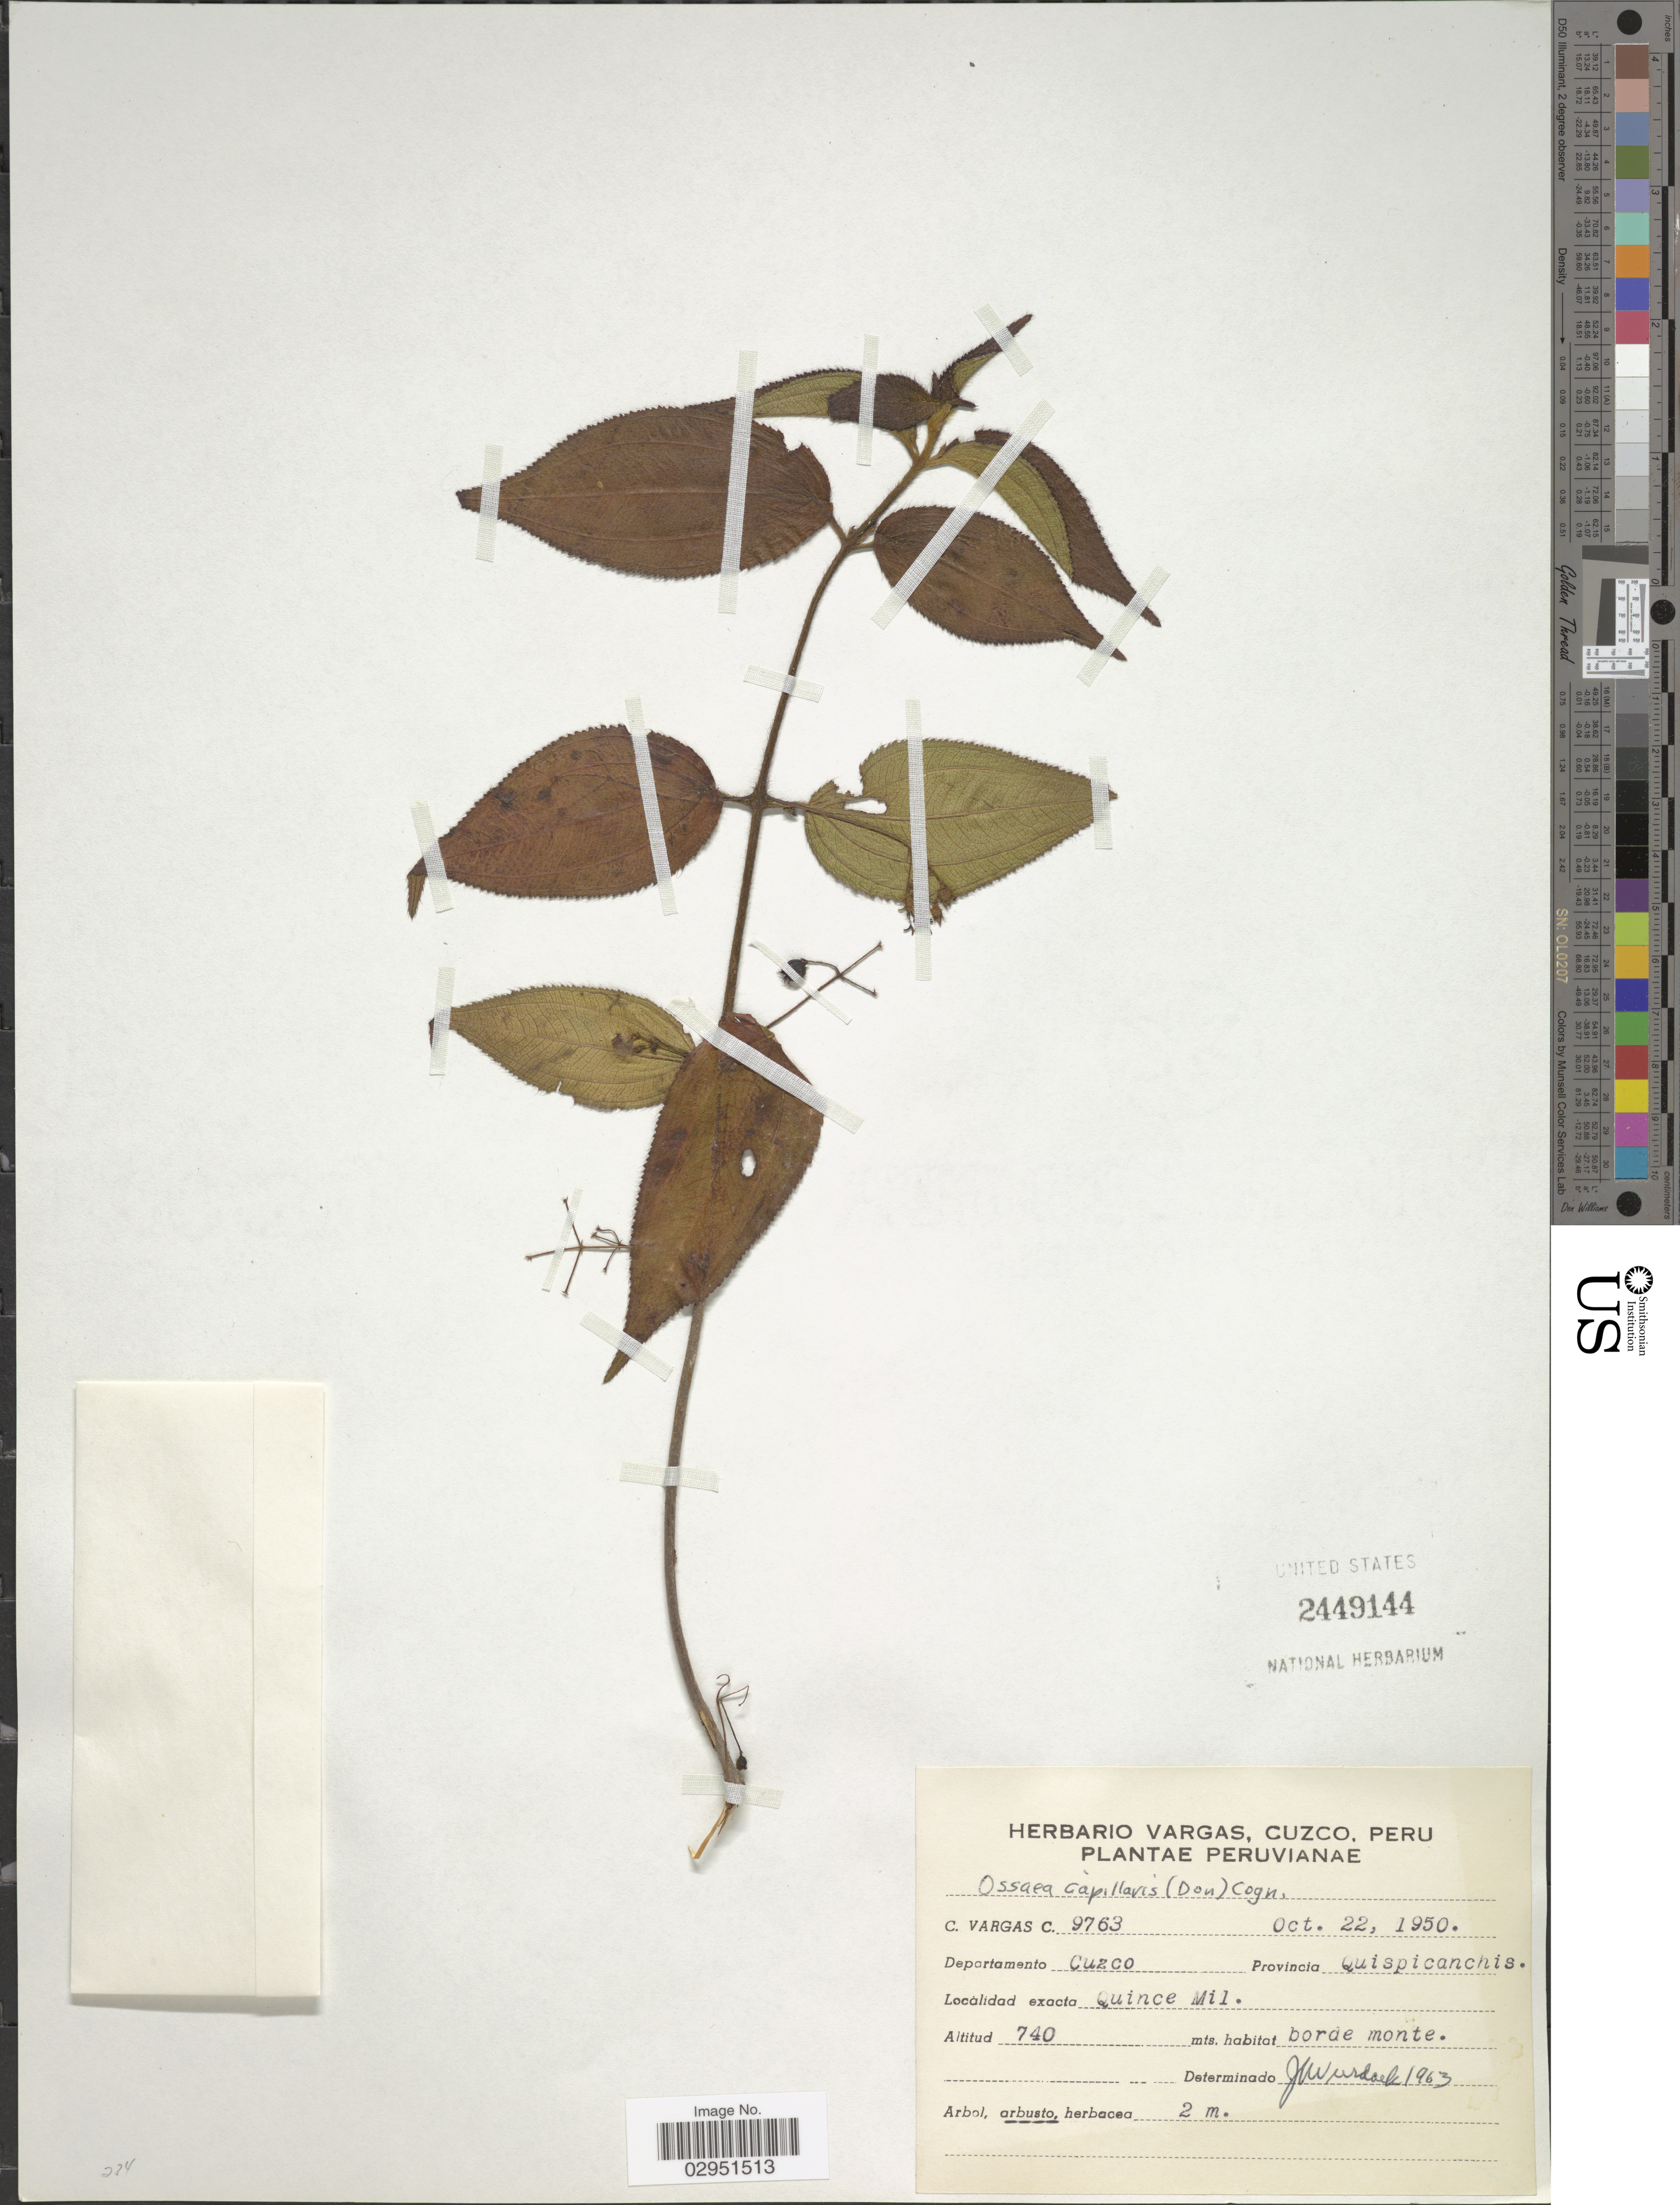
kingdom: Plantae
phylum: Tracheophyta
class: Magnoliopsida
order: Myrtales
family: Melastomataceae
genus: Ossaea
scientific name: Ossaea capillaris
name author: (D. Don) Cogn.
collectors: C. Vargas Calderón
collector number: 9763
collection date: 1950-10-22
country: Peru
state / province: Cusco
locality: Departamento Cuzco. Provincia Quispicanchis. Quince Mil.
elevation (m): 740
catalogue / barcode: US 2449144